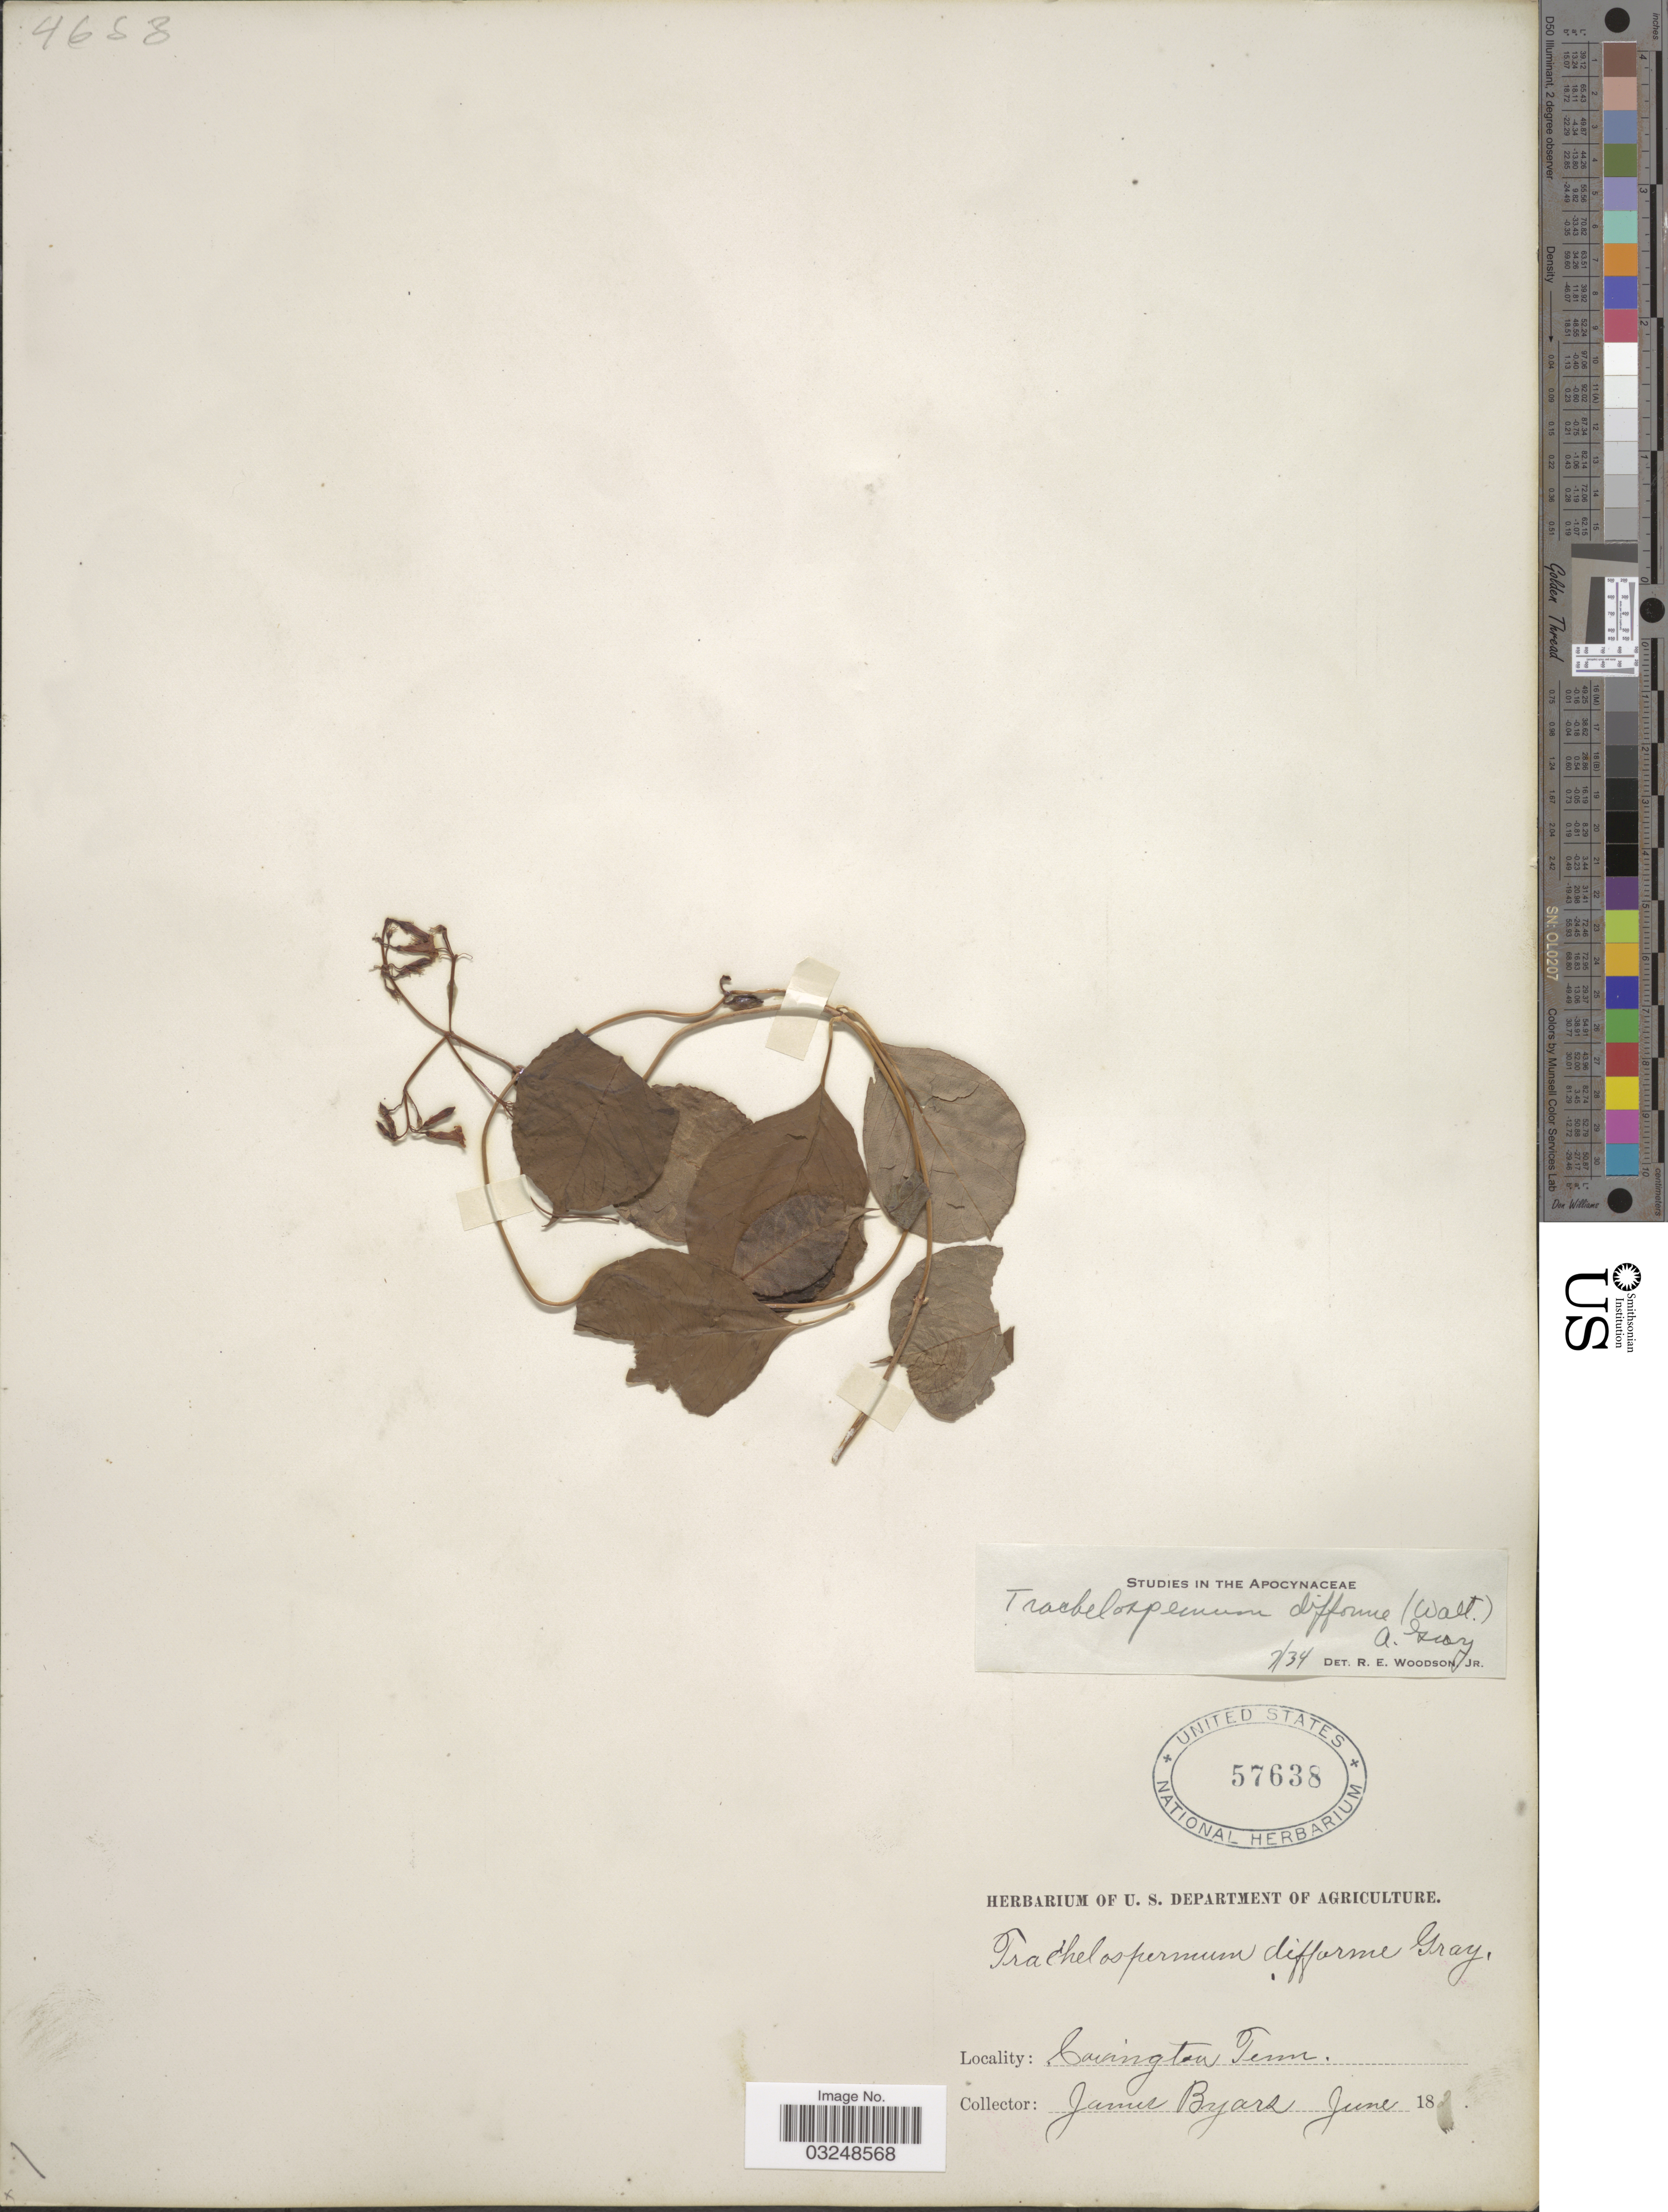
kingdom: Plantae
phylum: Tracheophyta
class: Magnoliopsida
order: Gentianales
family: Apocynaceae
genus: Trachelospermum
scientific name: Trachelospermum difforme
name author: (Walter) A. Gray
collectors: J. Byars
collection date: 1822-06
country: United States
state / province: Tennessee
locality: Covington Tenn.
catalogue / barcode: US 57638